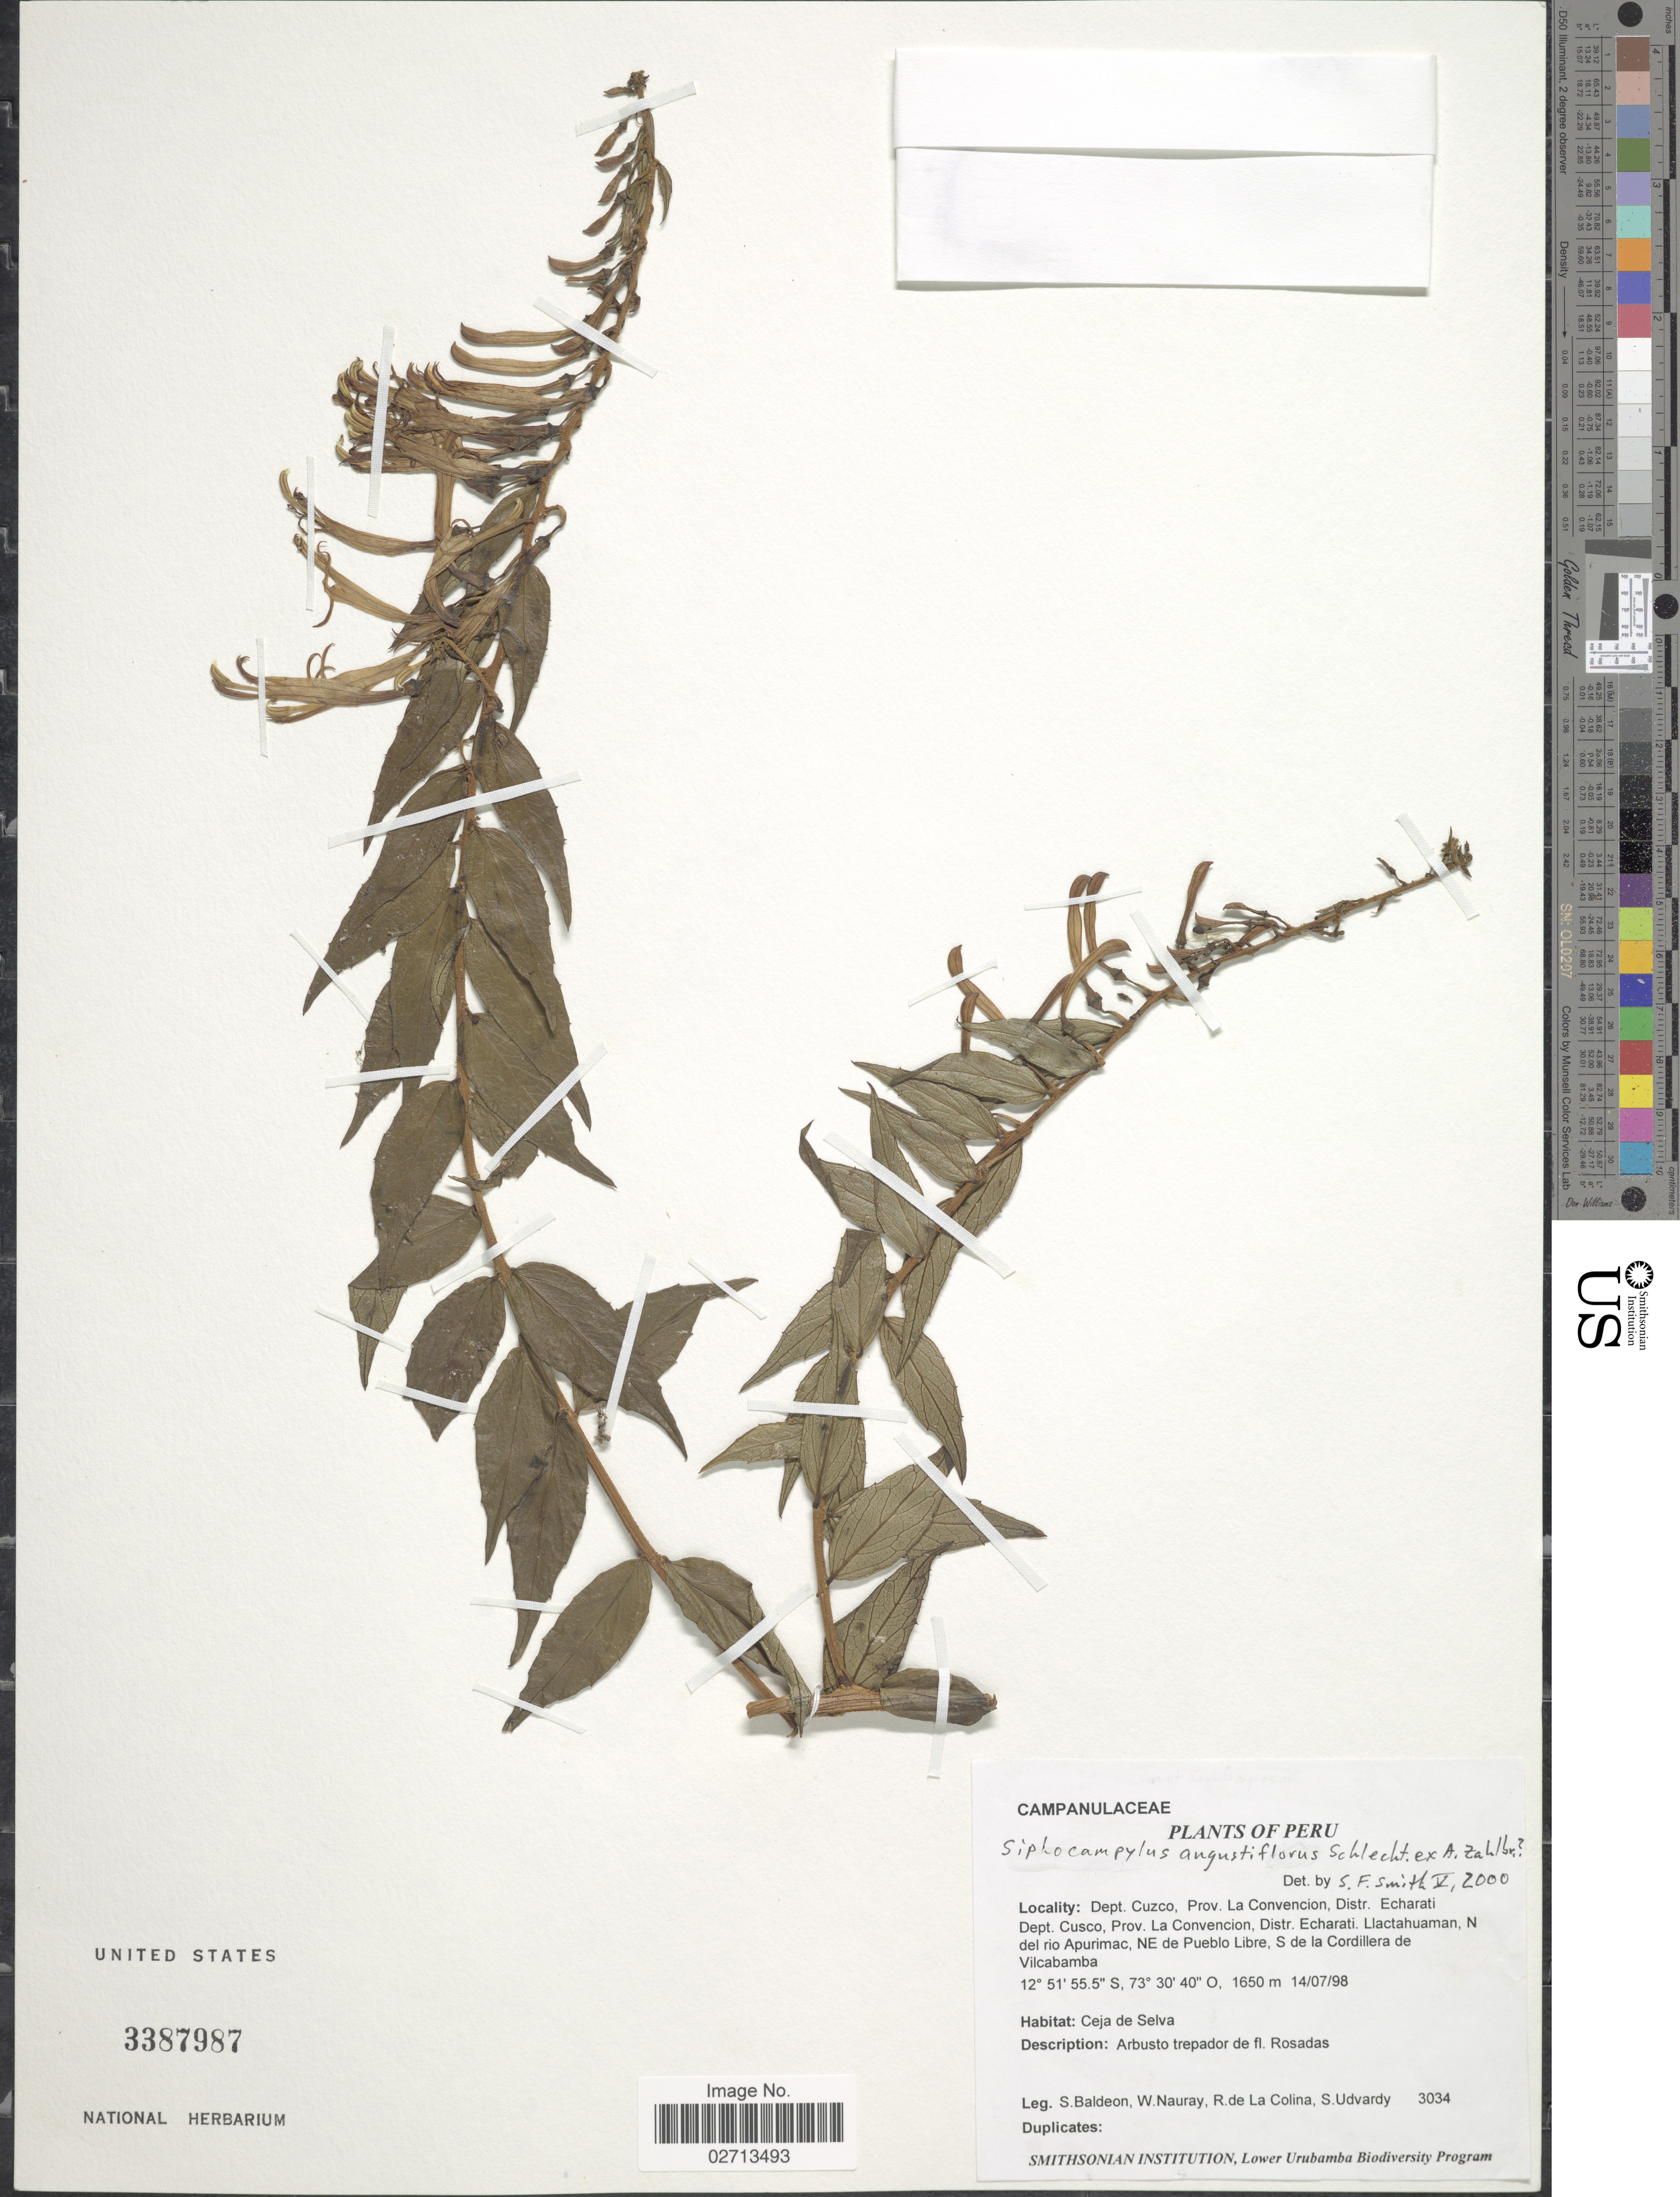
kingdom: Plantae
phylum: Tracheophyta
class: Magnoliopsida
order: Asterales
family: Campanulaceae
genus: Siphocampylus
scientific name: Siphocampylus angustiflorus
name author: Schltdl. ex Zahlbr.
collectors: S. Baldeon, W. Nauray, R. de La Colina & S. Udvardy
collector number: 3034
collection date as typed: Transcribed d/m/y: 14/7/98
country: Peru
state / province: Cusco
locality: Dept. Cuzco. Prov. La Convencion, Distr. Echarati, Prov. La Convencion, Distr. Echarat. Llactahuaman, N del rio Apurimac, NE de Pueblo Libre, S de la Cordilelra de Vilcabamba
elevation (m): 1650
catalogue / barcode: US 3387987